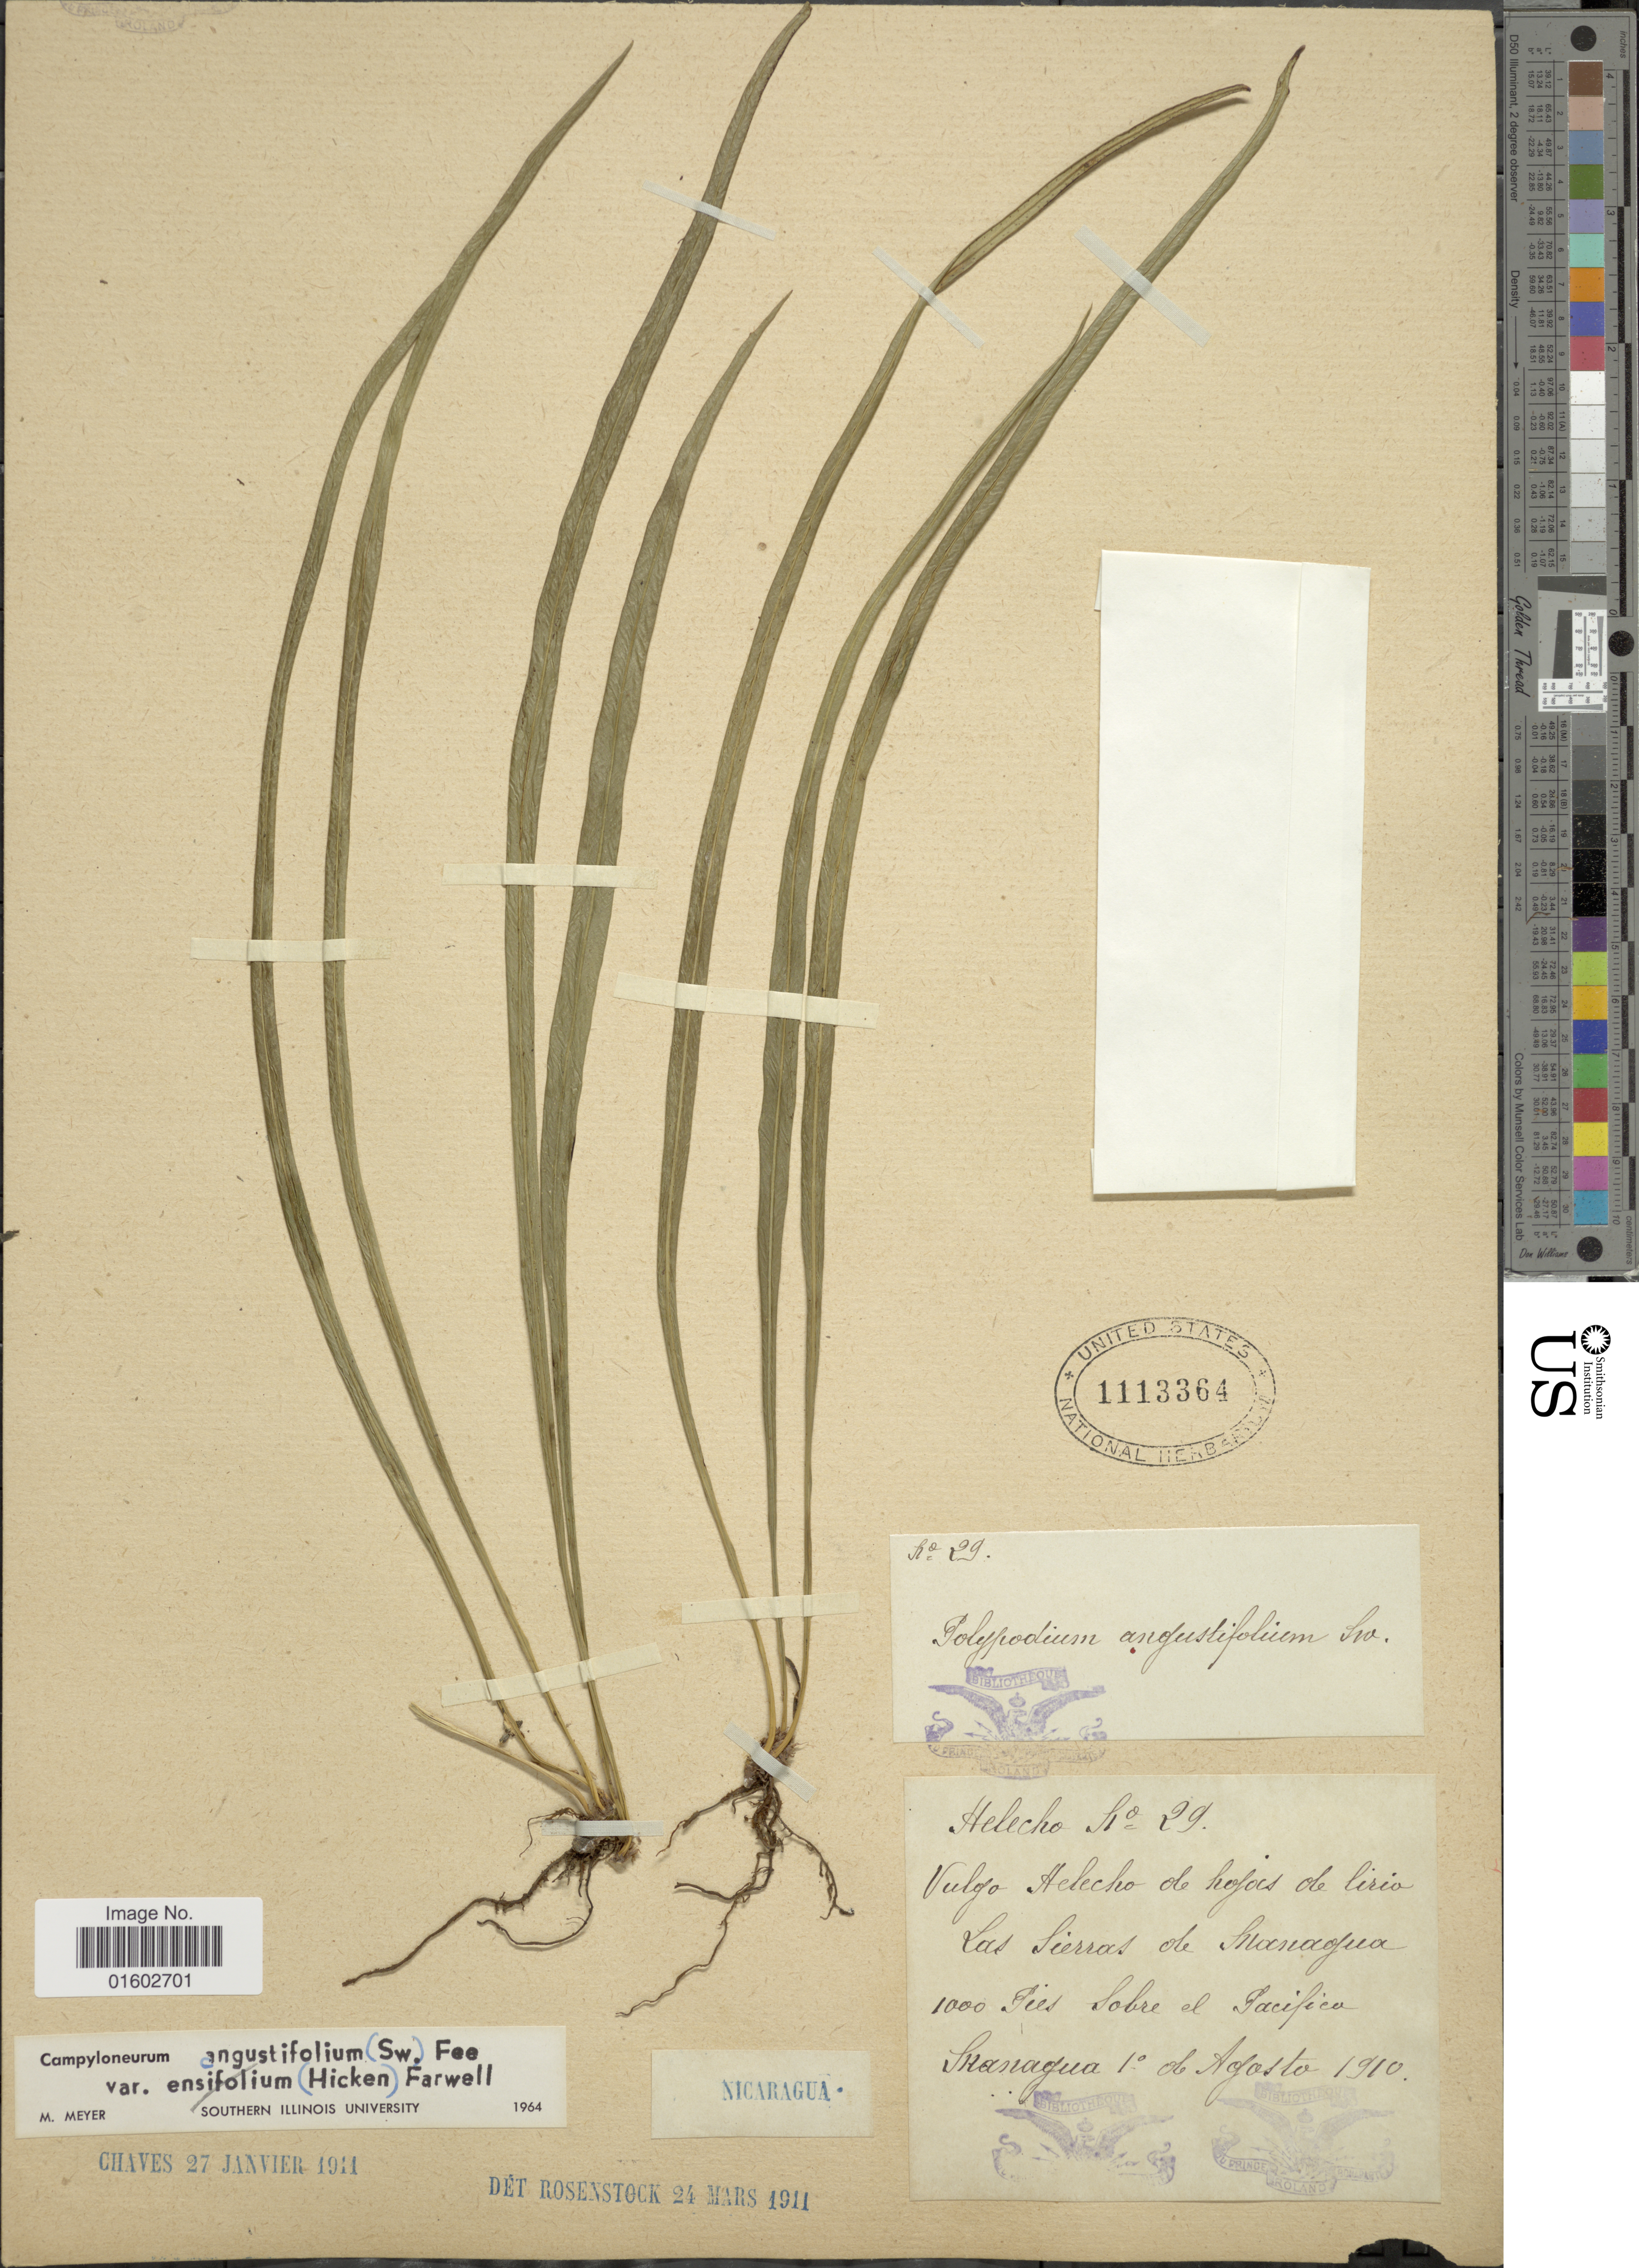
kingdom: Plantae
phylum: Tracheophyta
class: Polypodiopsida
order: Polypodiales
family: Polypodiaceae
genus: Campyloneurum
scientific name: Campyloneurum angustifolium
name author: (Sw.) Fée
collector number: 29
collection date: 1910-08-01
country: Nicaragua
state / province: Managua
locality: Helecho de hofocs de lieio, Las Sierras de Managua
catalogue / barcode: US 1113364